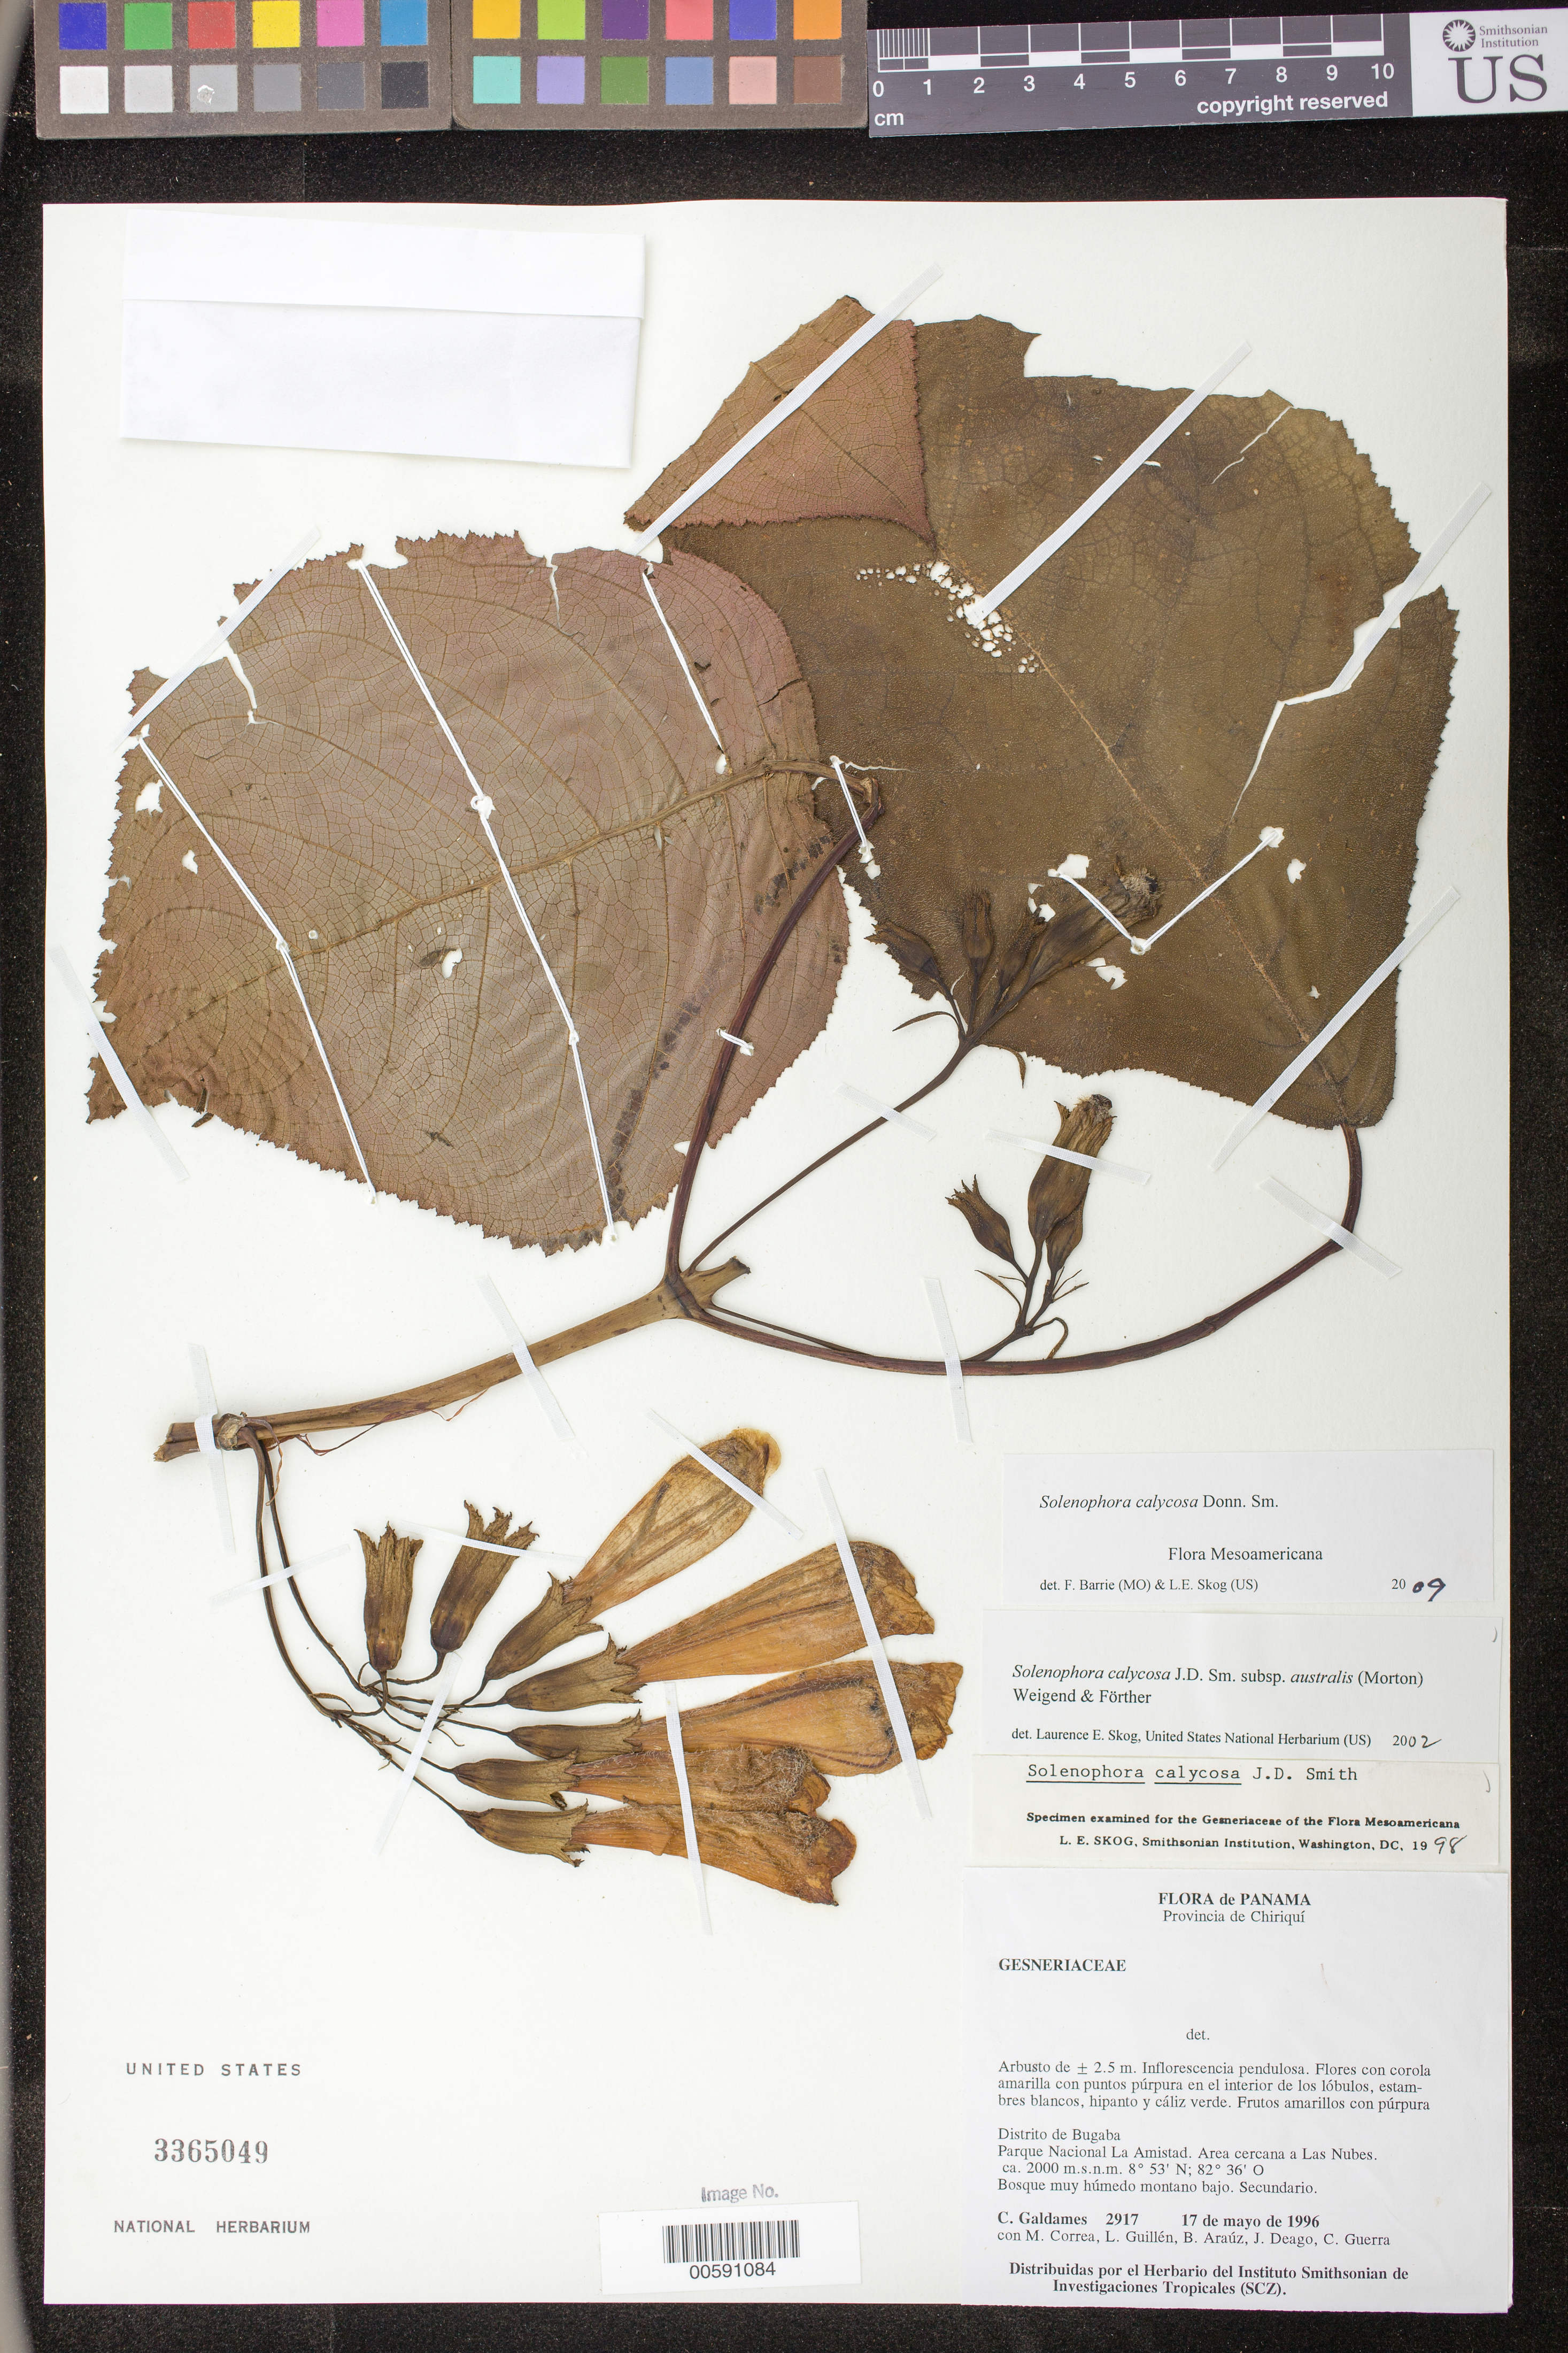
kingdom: Plantae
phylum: Tracheophyta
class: Magnoliopsida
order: Lamiales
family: Gesneriaceae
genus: Solenophora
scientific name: Solenophora calycosa subsp. australis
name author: (C.V. Morton) Weigend & Förther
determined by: Skog, Laurence E.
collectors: C. Galdames, M. Correa, L. Guillén, B. Araúz, J. Deago & C. Guerra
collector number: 2917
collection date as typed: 17 May 1996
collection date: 1996-05-17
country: Panama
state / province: Chiriquí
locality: Distrito de Bugaba; Parque Nacional La Amistad, Area cercana a Las Nubes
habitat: Bosque muy húmedo montano bajo; secundario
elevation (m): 2000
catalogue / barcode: US 3365049